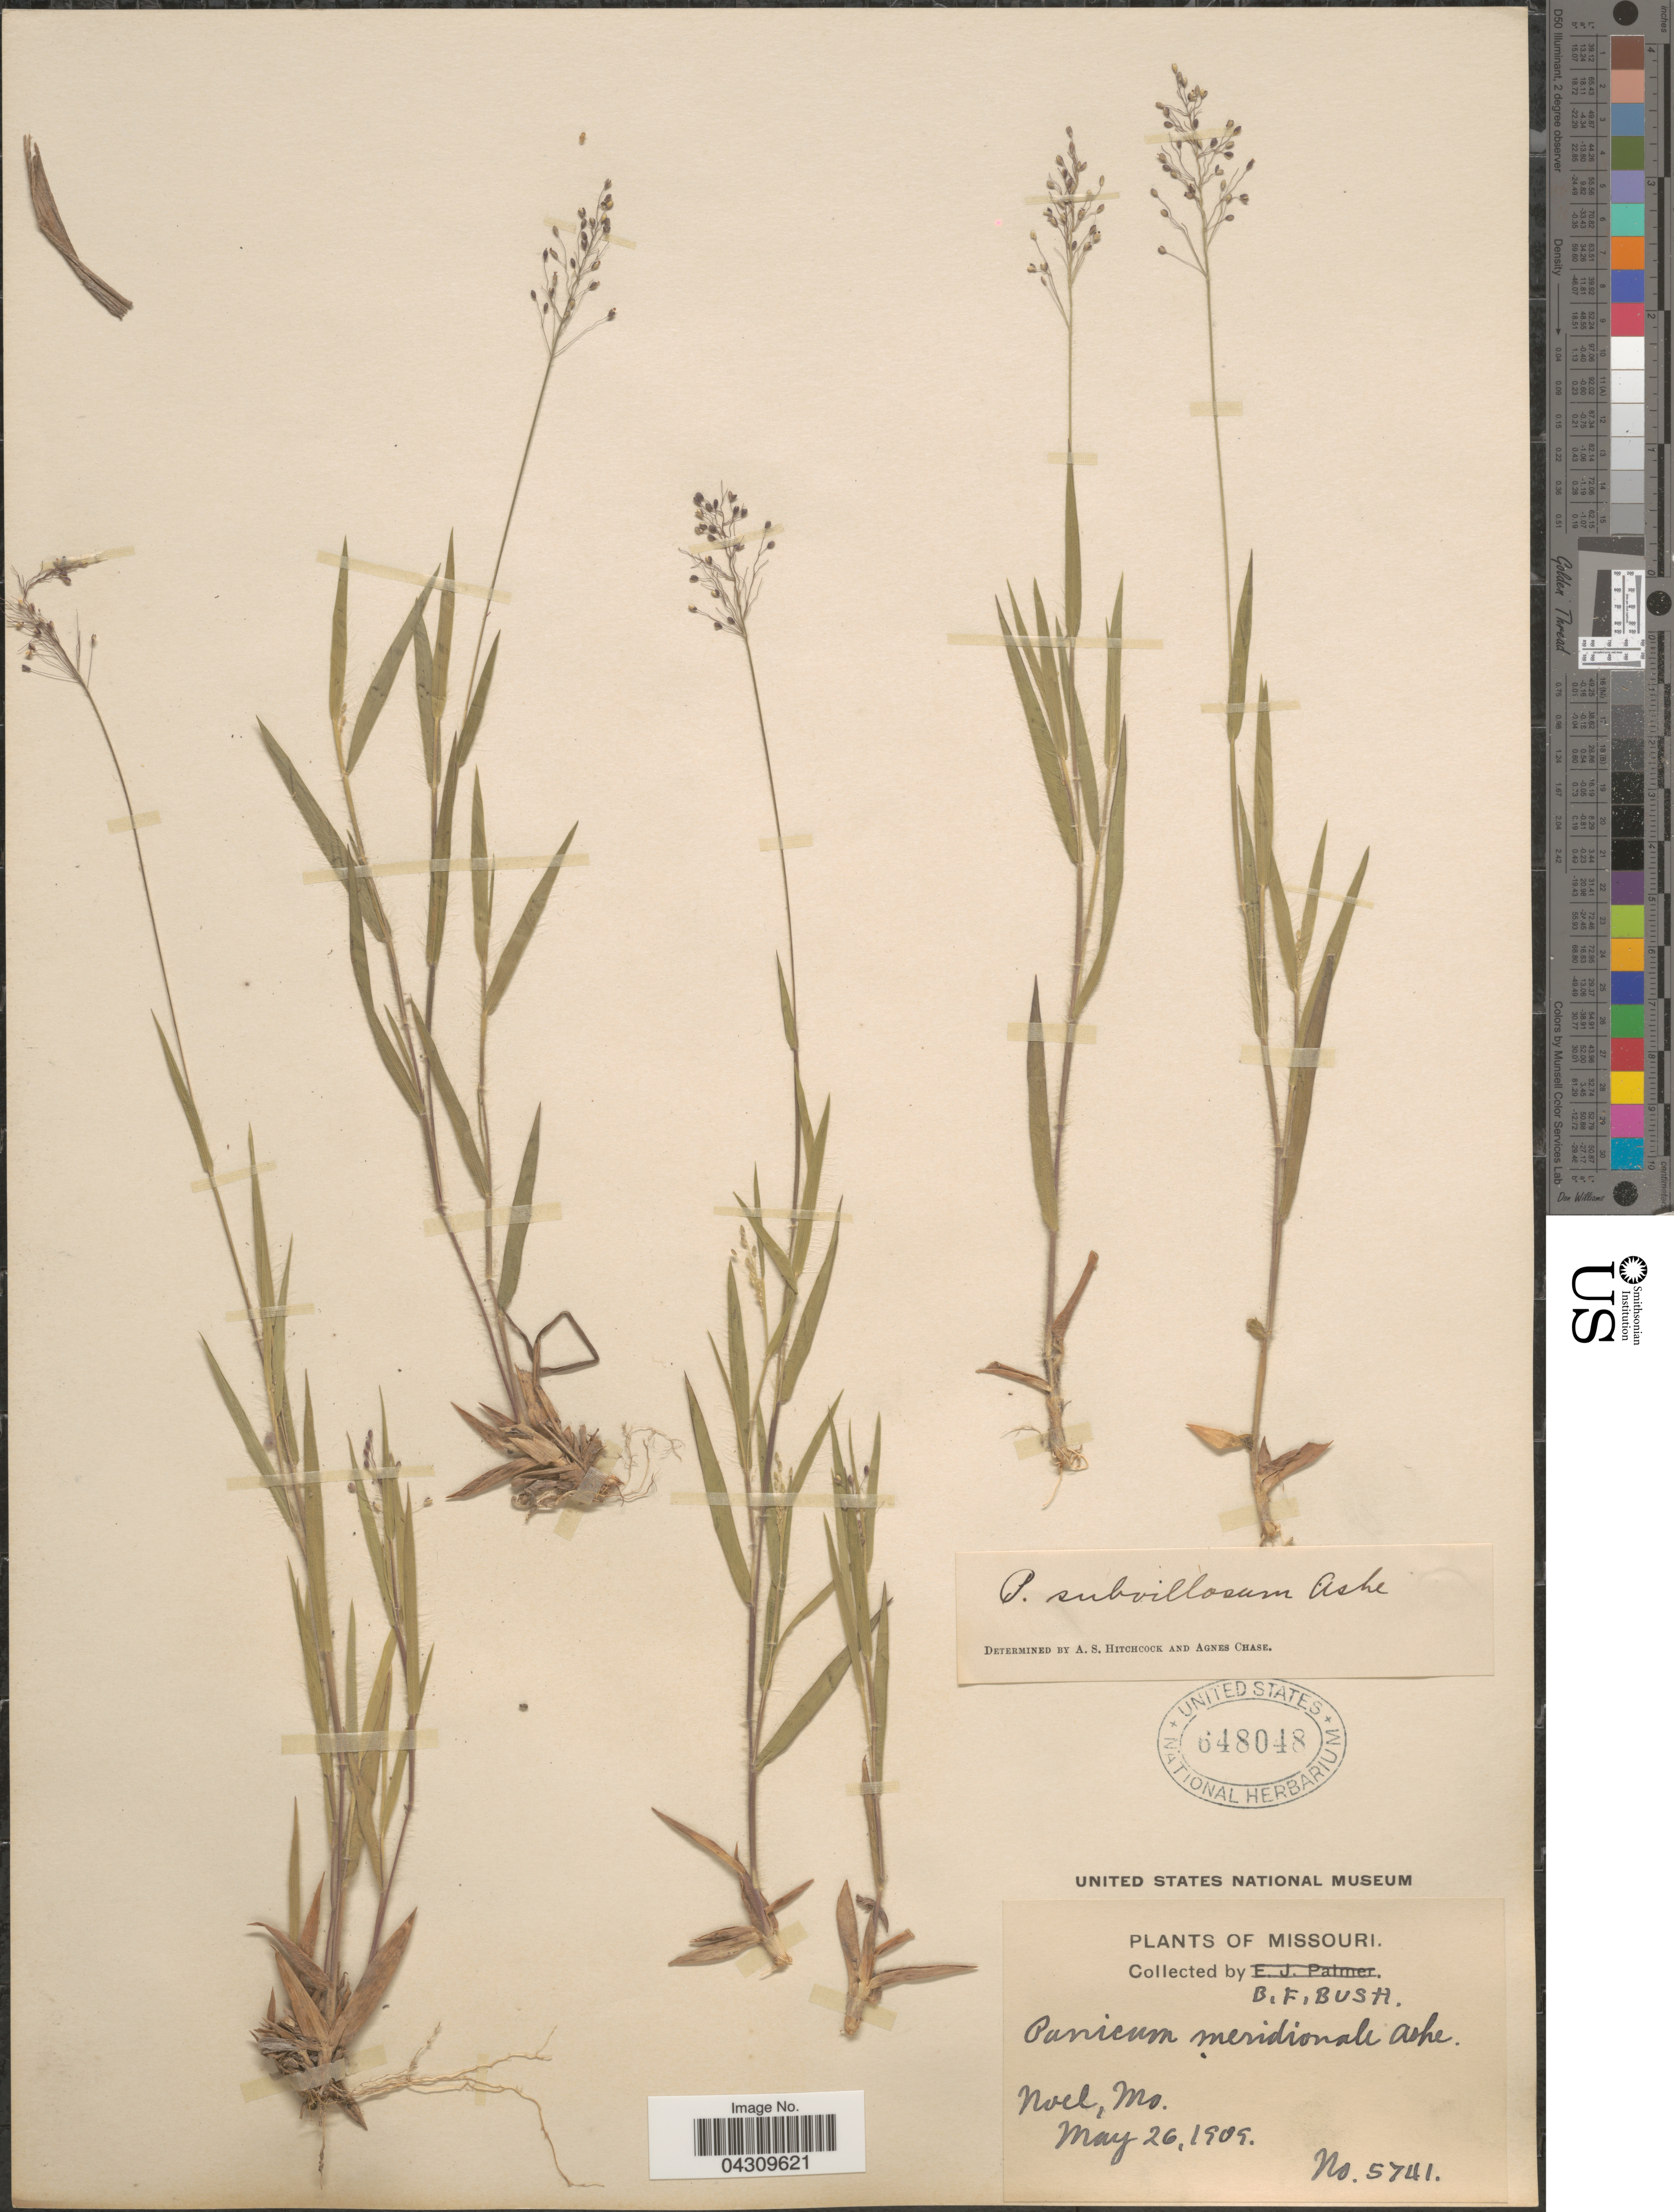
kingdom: Plantae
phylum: Tracheophyta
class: Liliopsida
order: Poales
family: Poaceae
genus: Dichanthelium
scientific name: Dichanthelium acuminatum var. acuminatum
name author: (Sw.) Gould & C.A. Clark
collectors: B. F. Bush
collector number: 5741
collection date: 1909-05-26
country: United States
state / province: Missouri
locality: Noel.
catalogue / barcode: US 648048